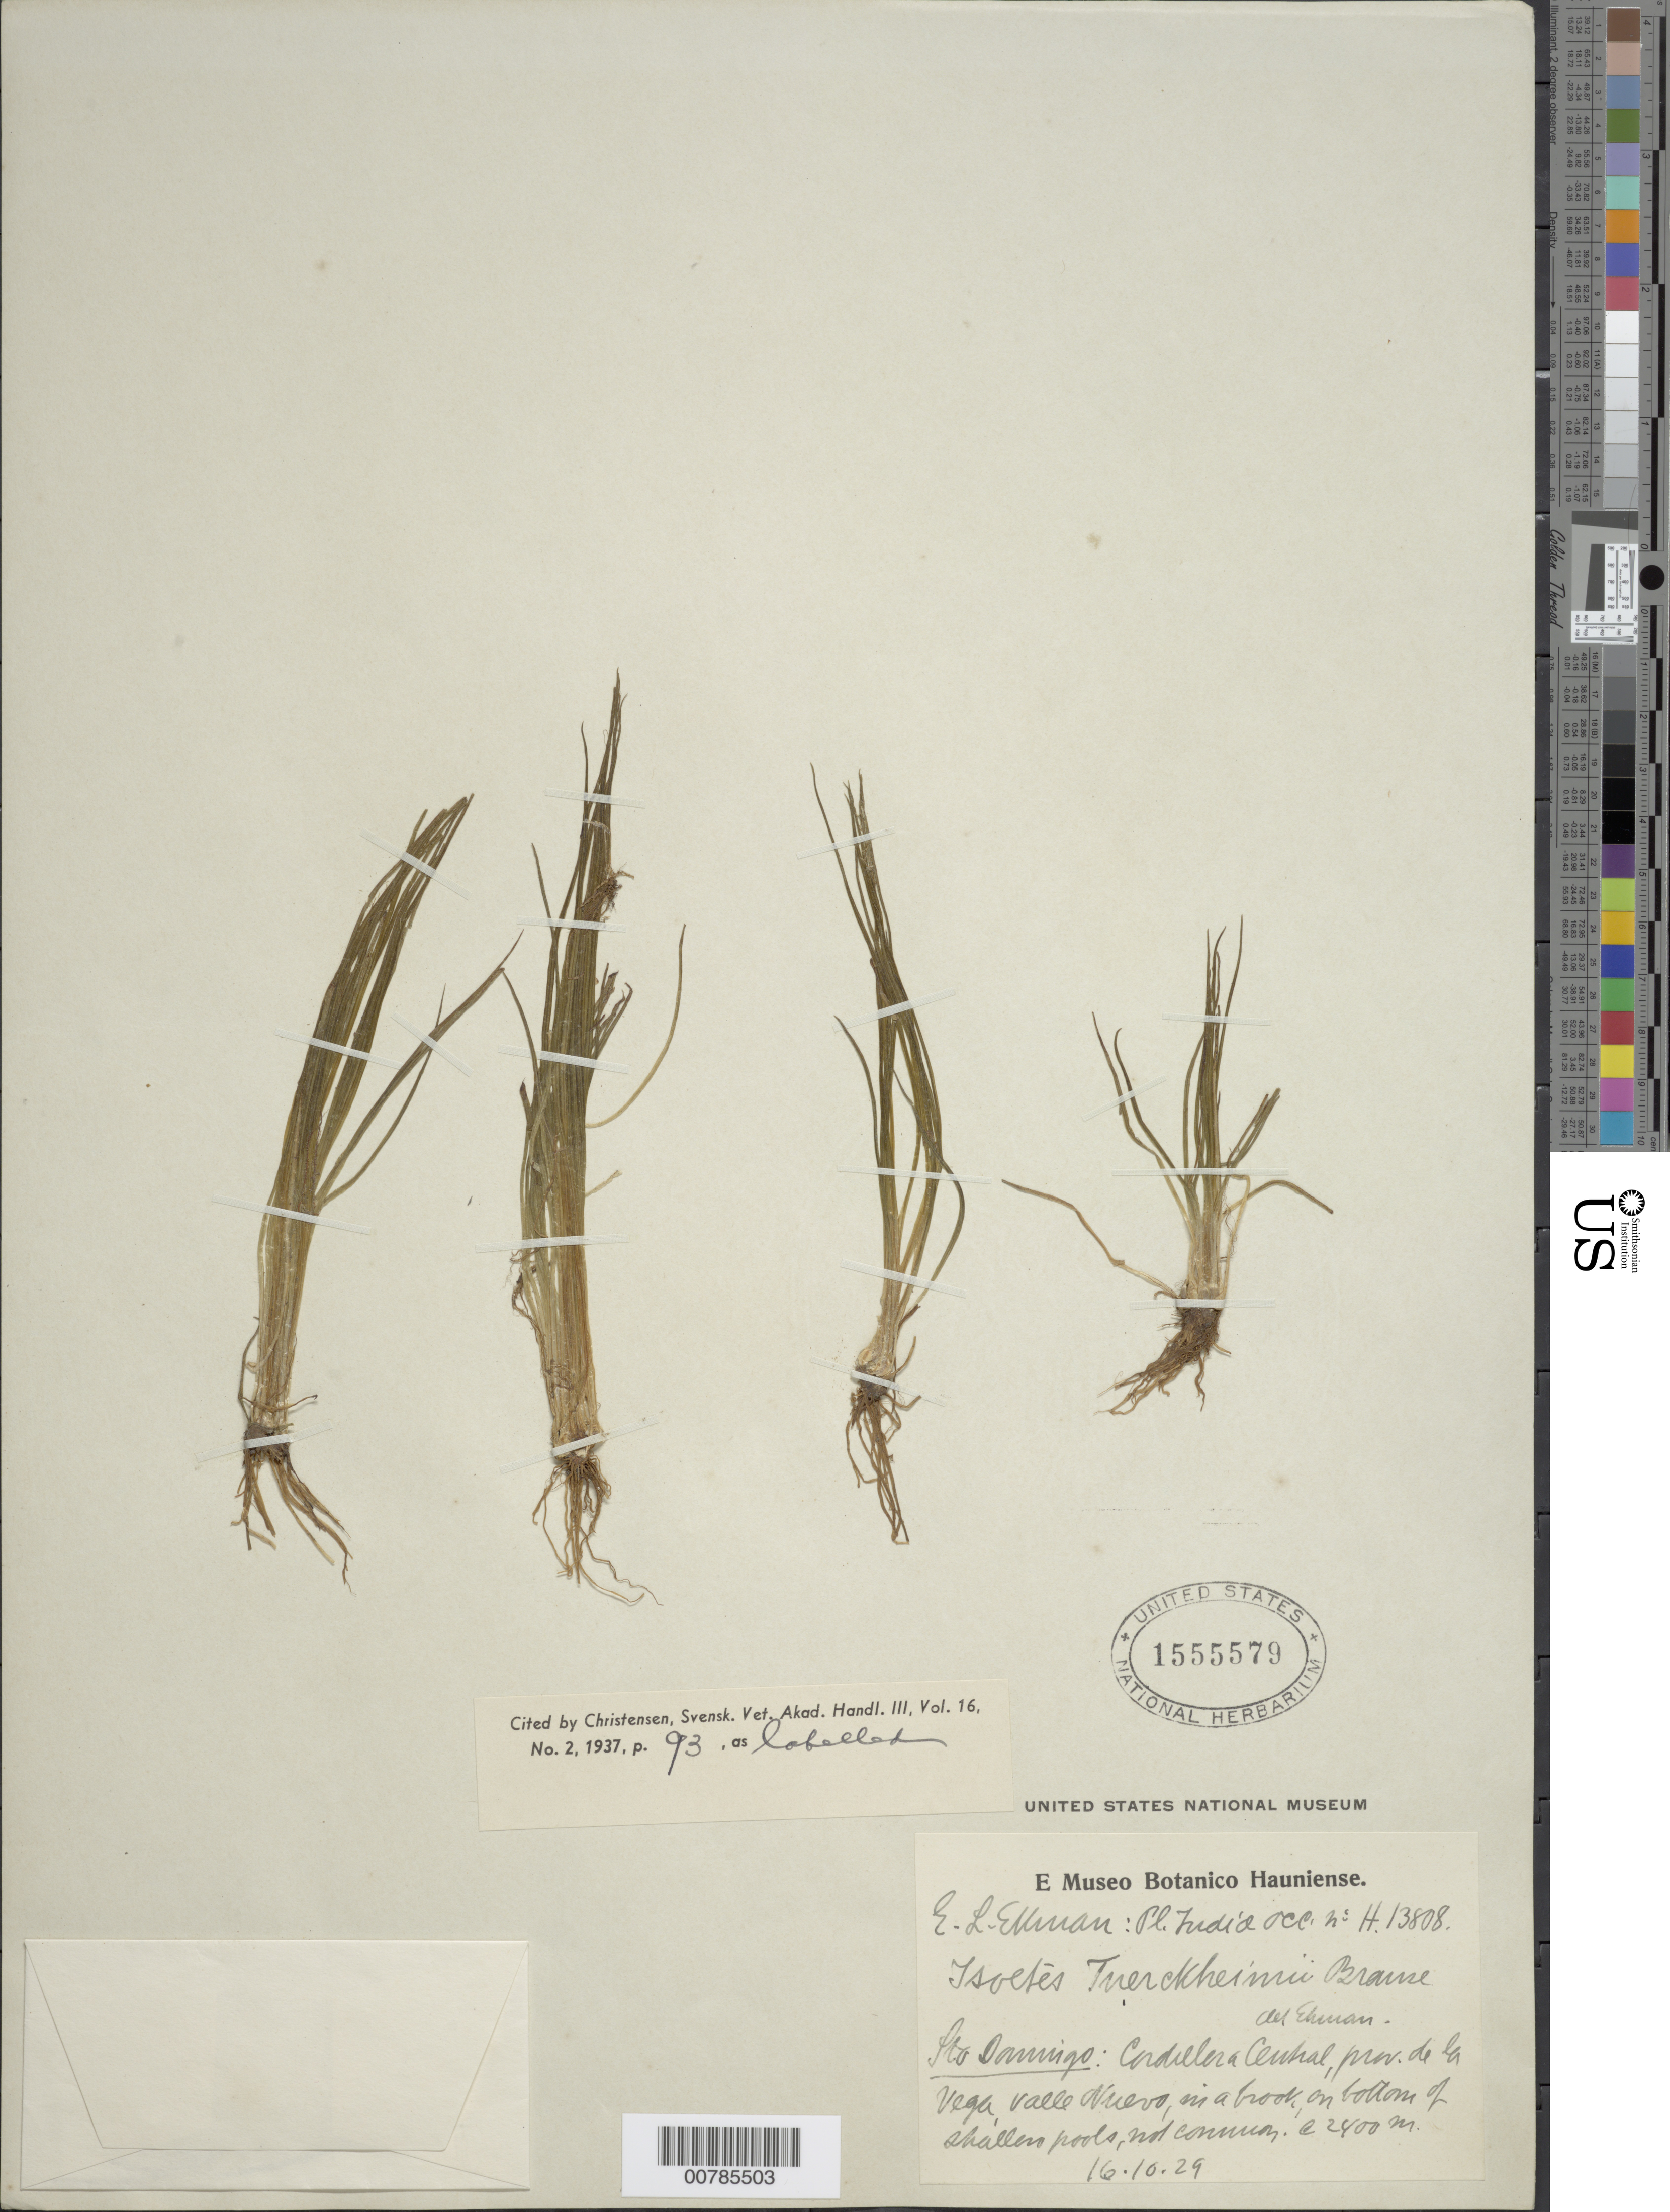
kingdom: Plantae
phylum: Tracheophyta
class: Lycopodiopsida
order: Isoetales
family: Isoetaceae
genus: Isoetes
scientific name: Isoetes tuerckheimii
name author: Brause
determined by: Ekman, E. L.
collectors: E. L. Ekman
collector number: H 13808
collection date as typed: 16 Oct 1929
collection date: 1929-10-16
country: Dominican Republic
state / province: La Vega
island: Hispaniola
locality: Valle Nuevo, 13 km on road to San José de Ocoa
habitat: In a brook on bottom of shallow pools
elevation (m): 2400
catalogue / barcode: US 1555579